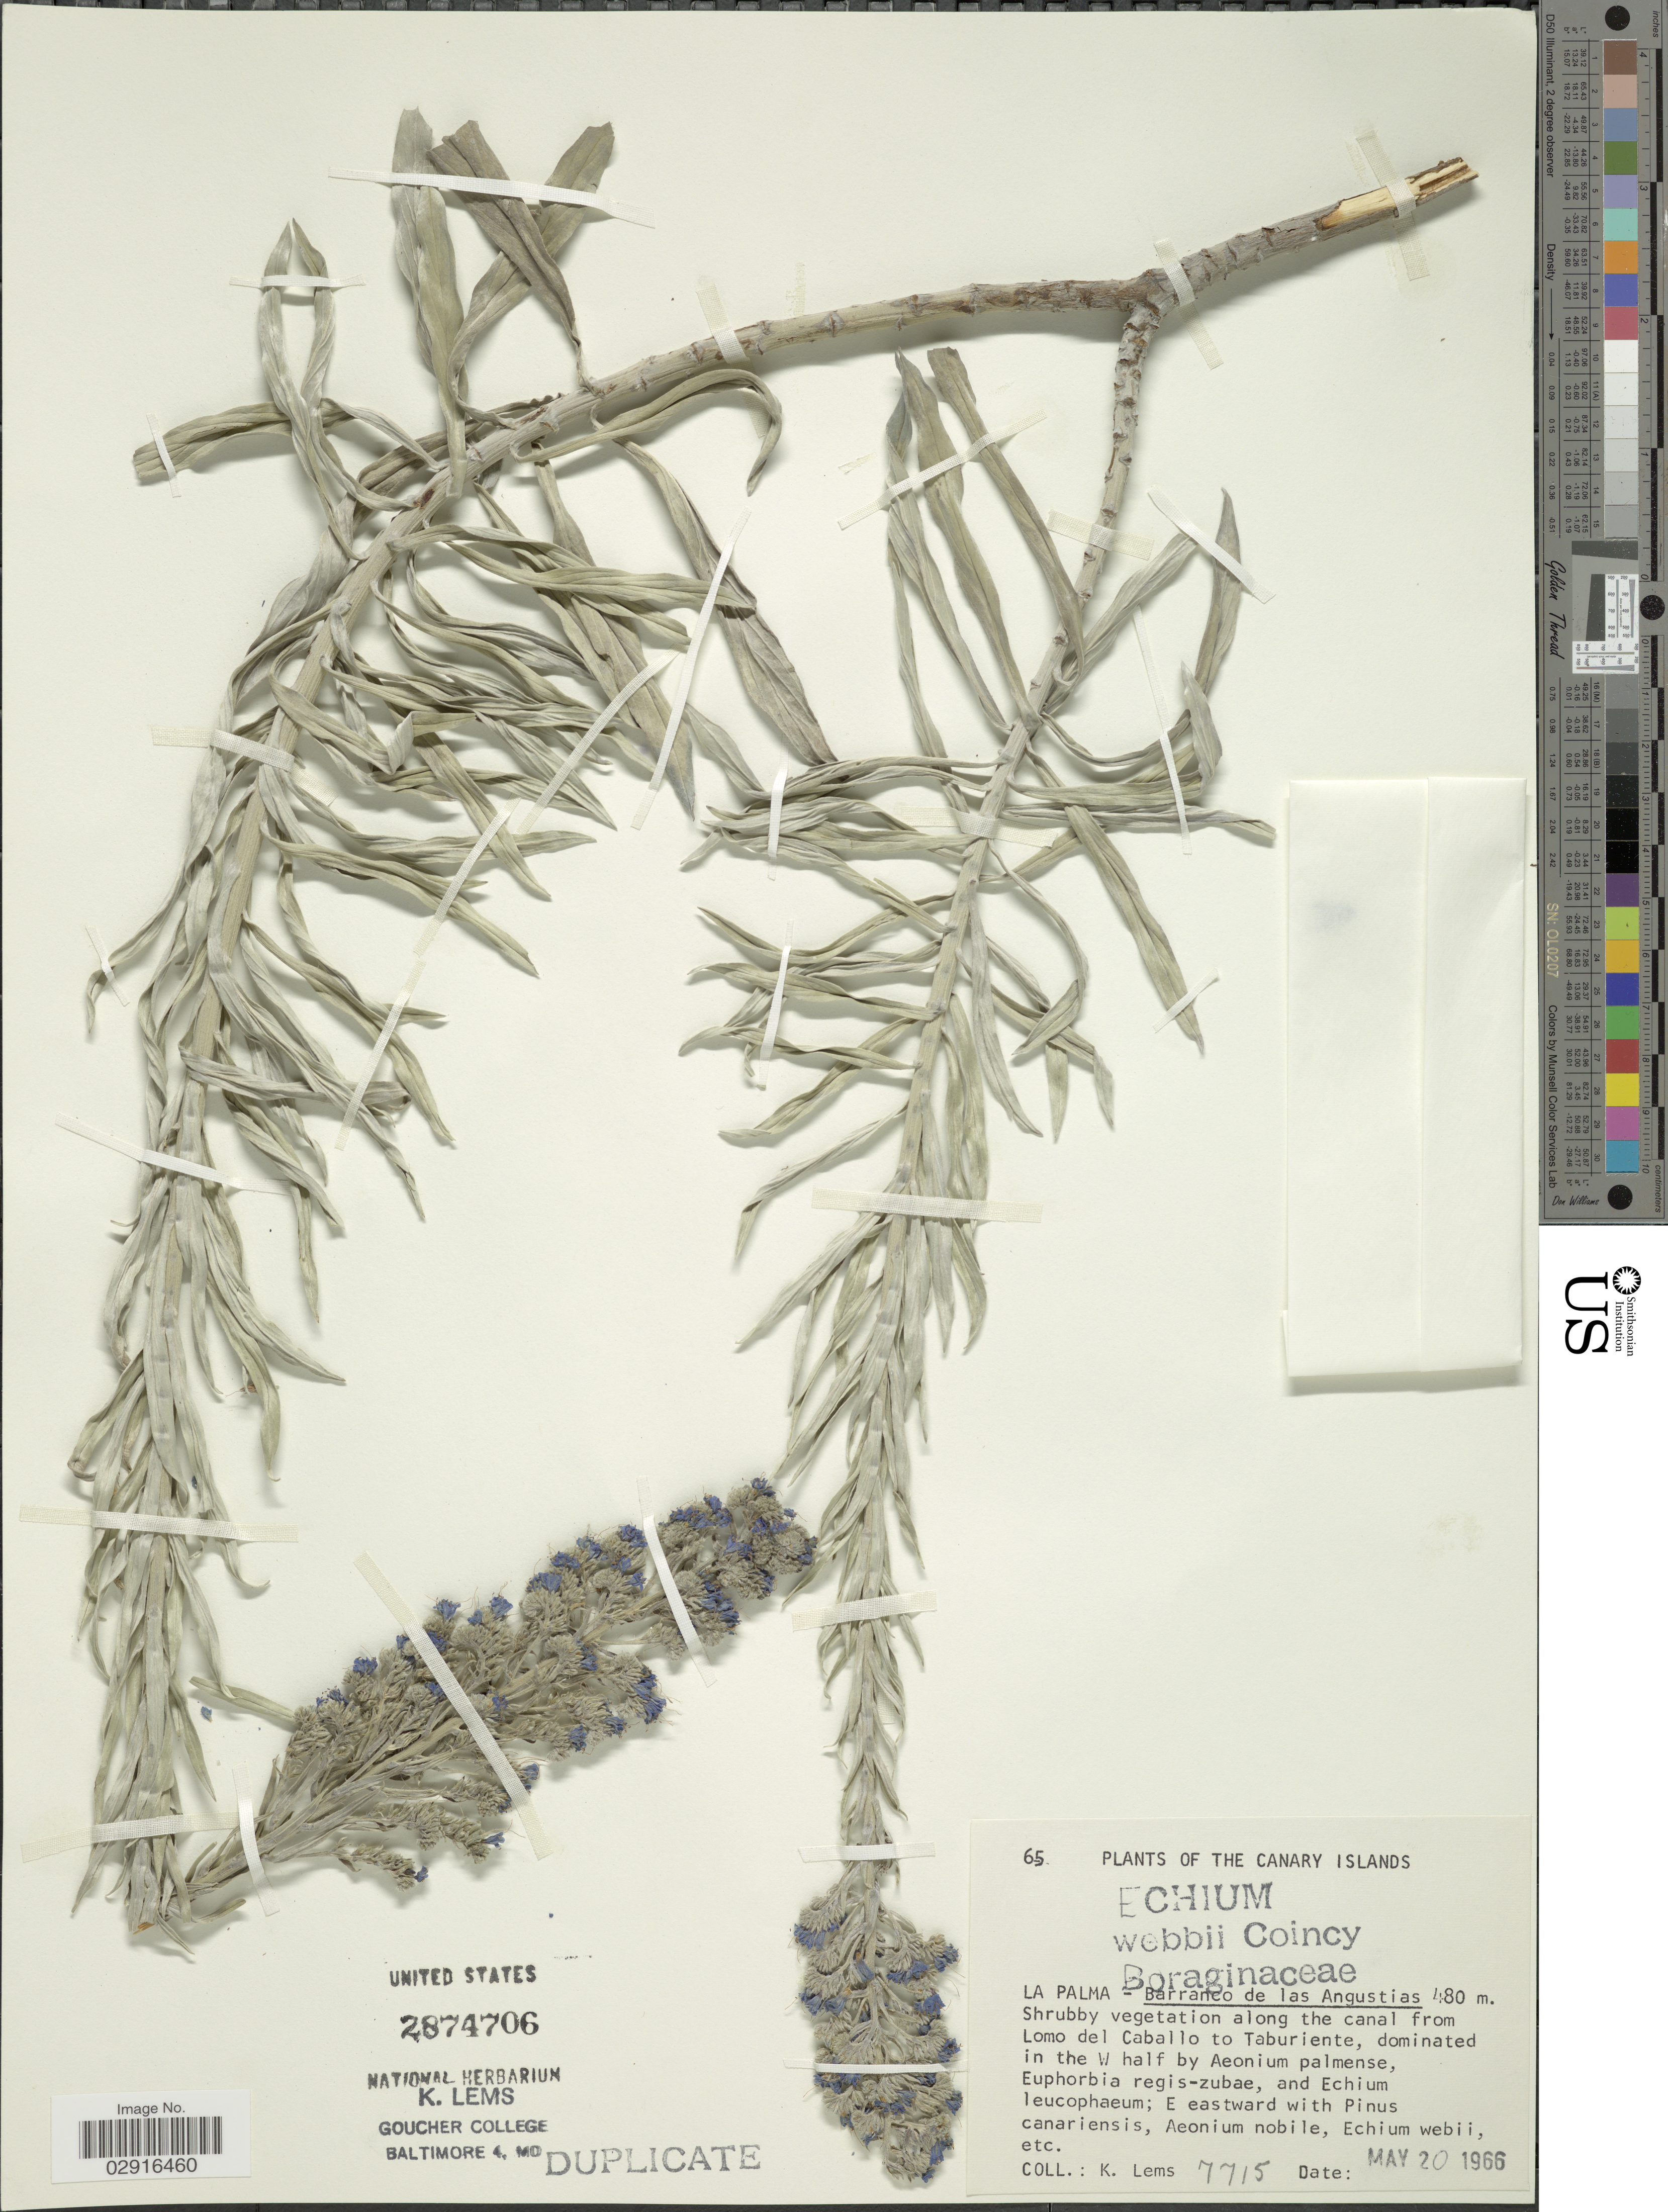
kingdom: Plantae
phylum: Tracheophyta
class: Magnoliopsida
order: Boraginales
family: Boraginaceae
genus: Echium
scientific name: Echium webbii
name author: Coincy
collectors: K. Lems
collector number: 7715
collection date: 1966-05-20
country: Spain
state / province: Canarias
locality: The Canary Islands. La Palma - Barranco de las Angustias. Along the canal from Lomo del Caballo to Taburiente.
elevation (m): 480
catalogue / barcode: US 2874706